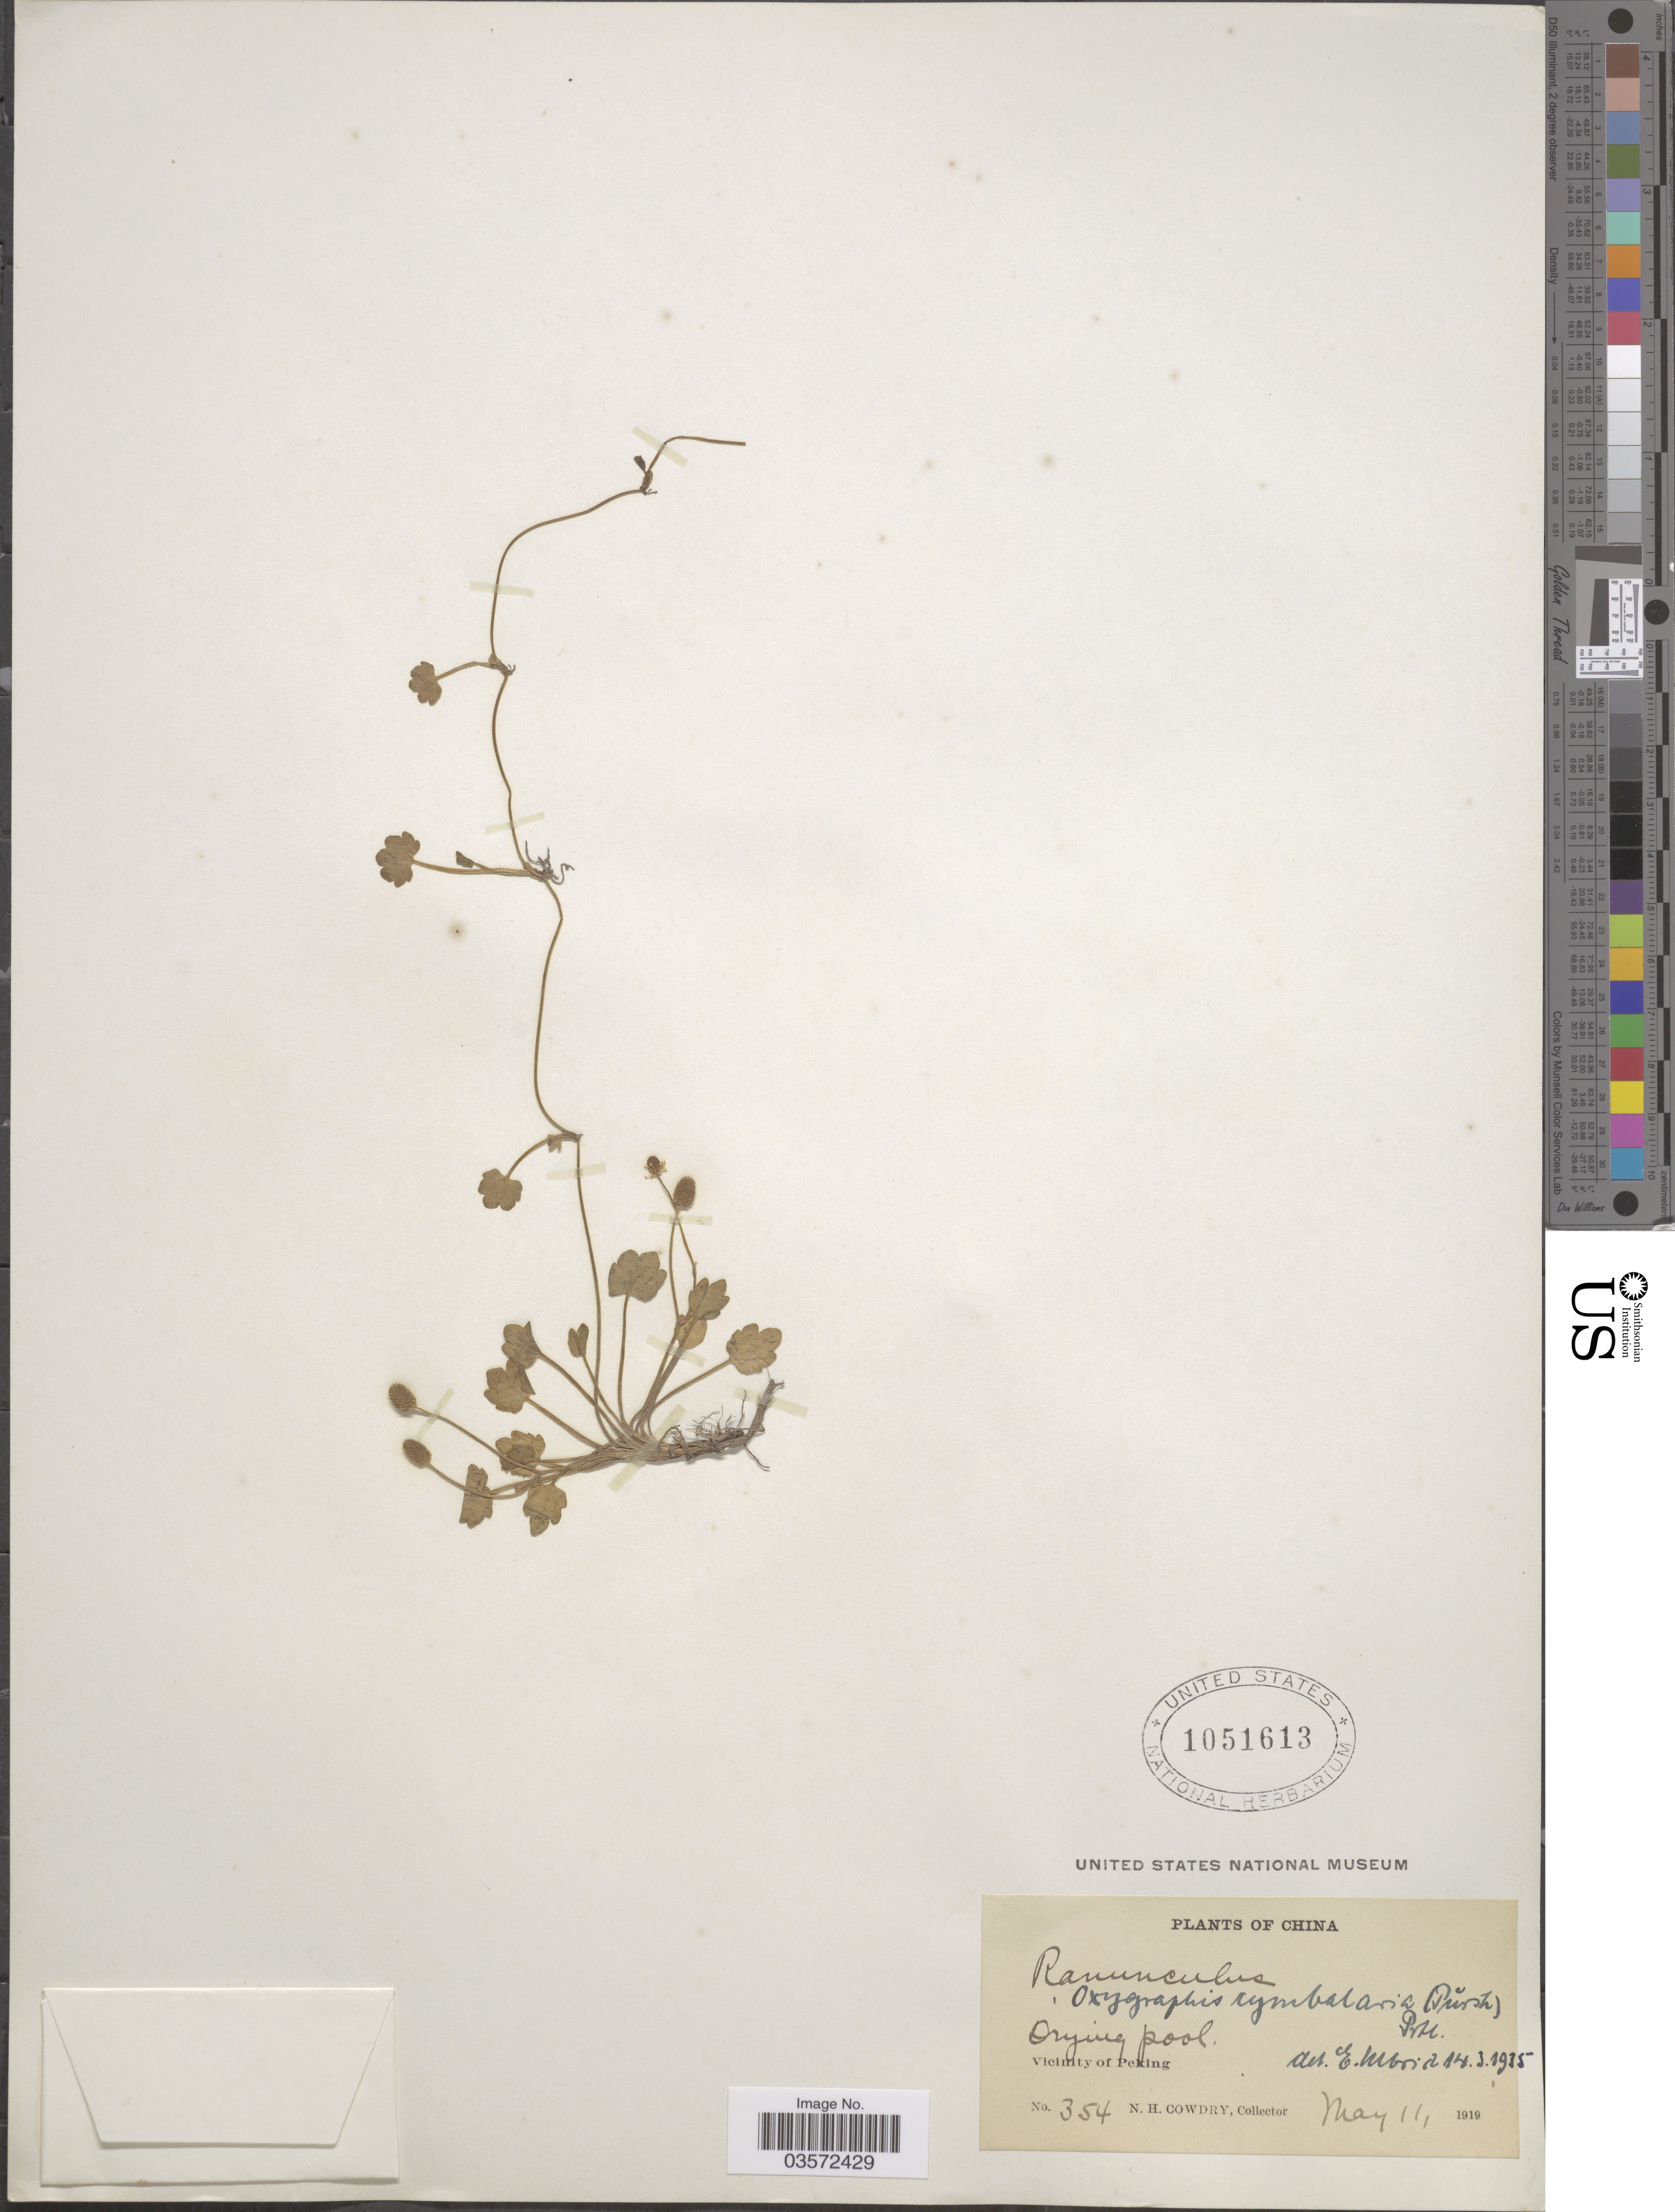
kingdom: Plantae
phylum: Tracheophyta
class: Magnoliopsida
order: Ranunculales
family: Ranunculaceae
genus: Halerpestes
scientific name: Halerpestes cymbalaria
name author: (Pursh) Greene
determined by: Strong, M. T., (US), Smithsonian Institution - National Museum of Natural History (UNITED STATES)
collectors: N. H. Cowdry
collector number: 354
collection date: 1919-05-11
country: China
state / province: Beijing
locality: Vicinity of Peking.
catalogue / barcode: US 1051613